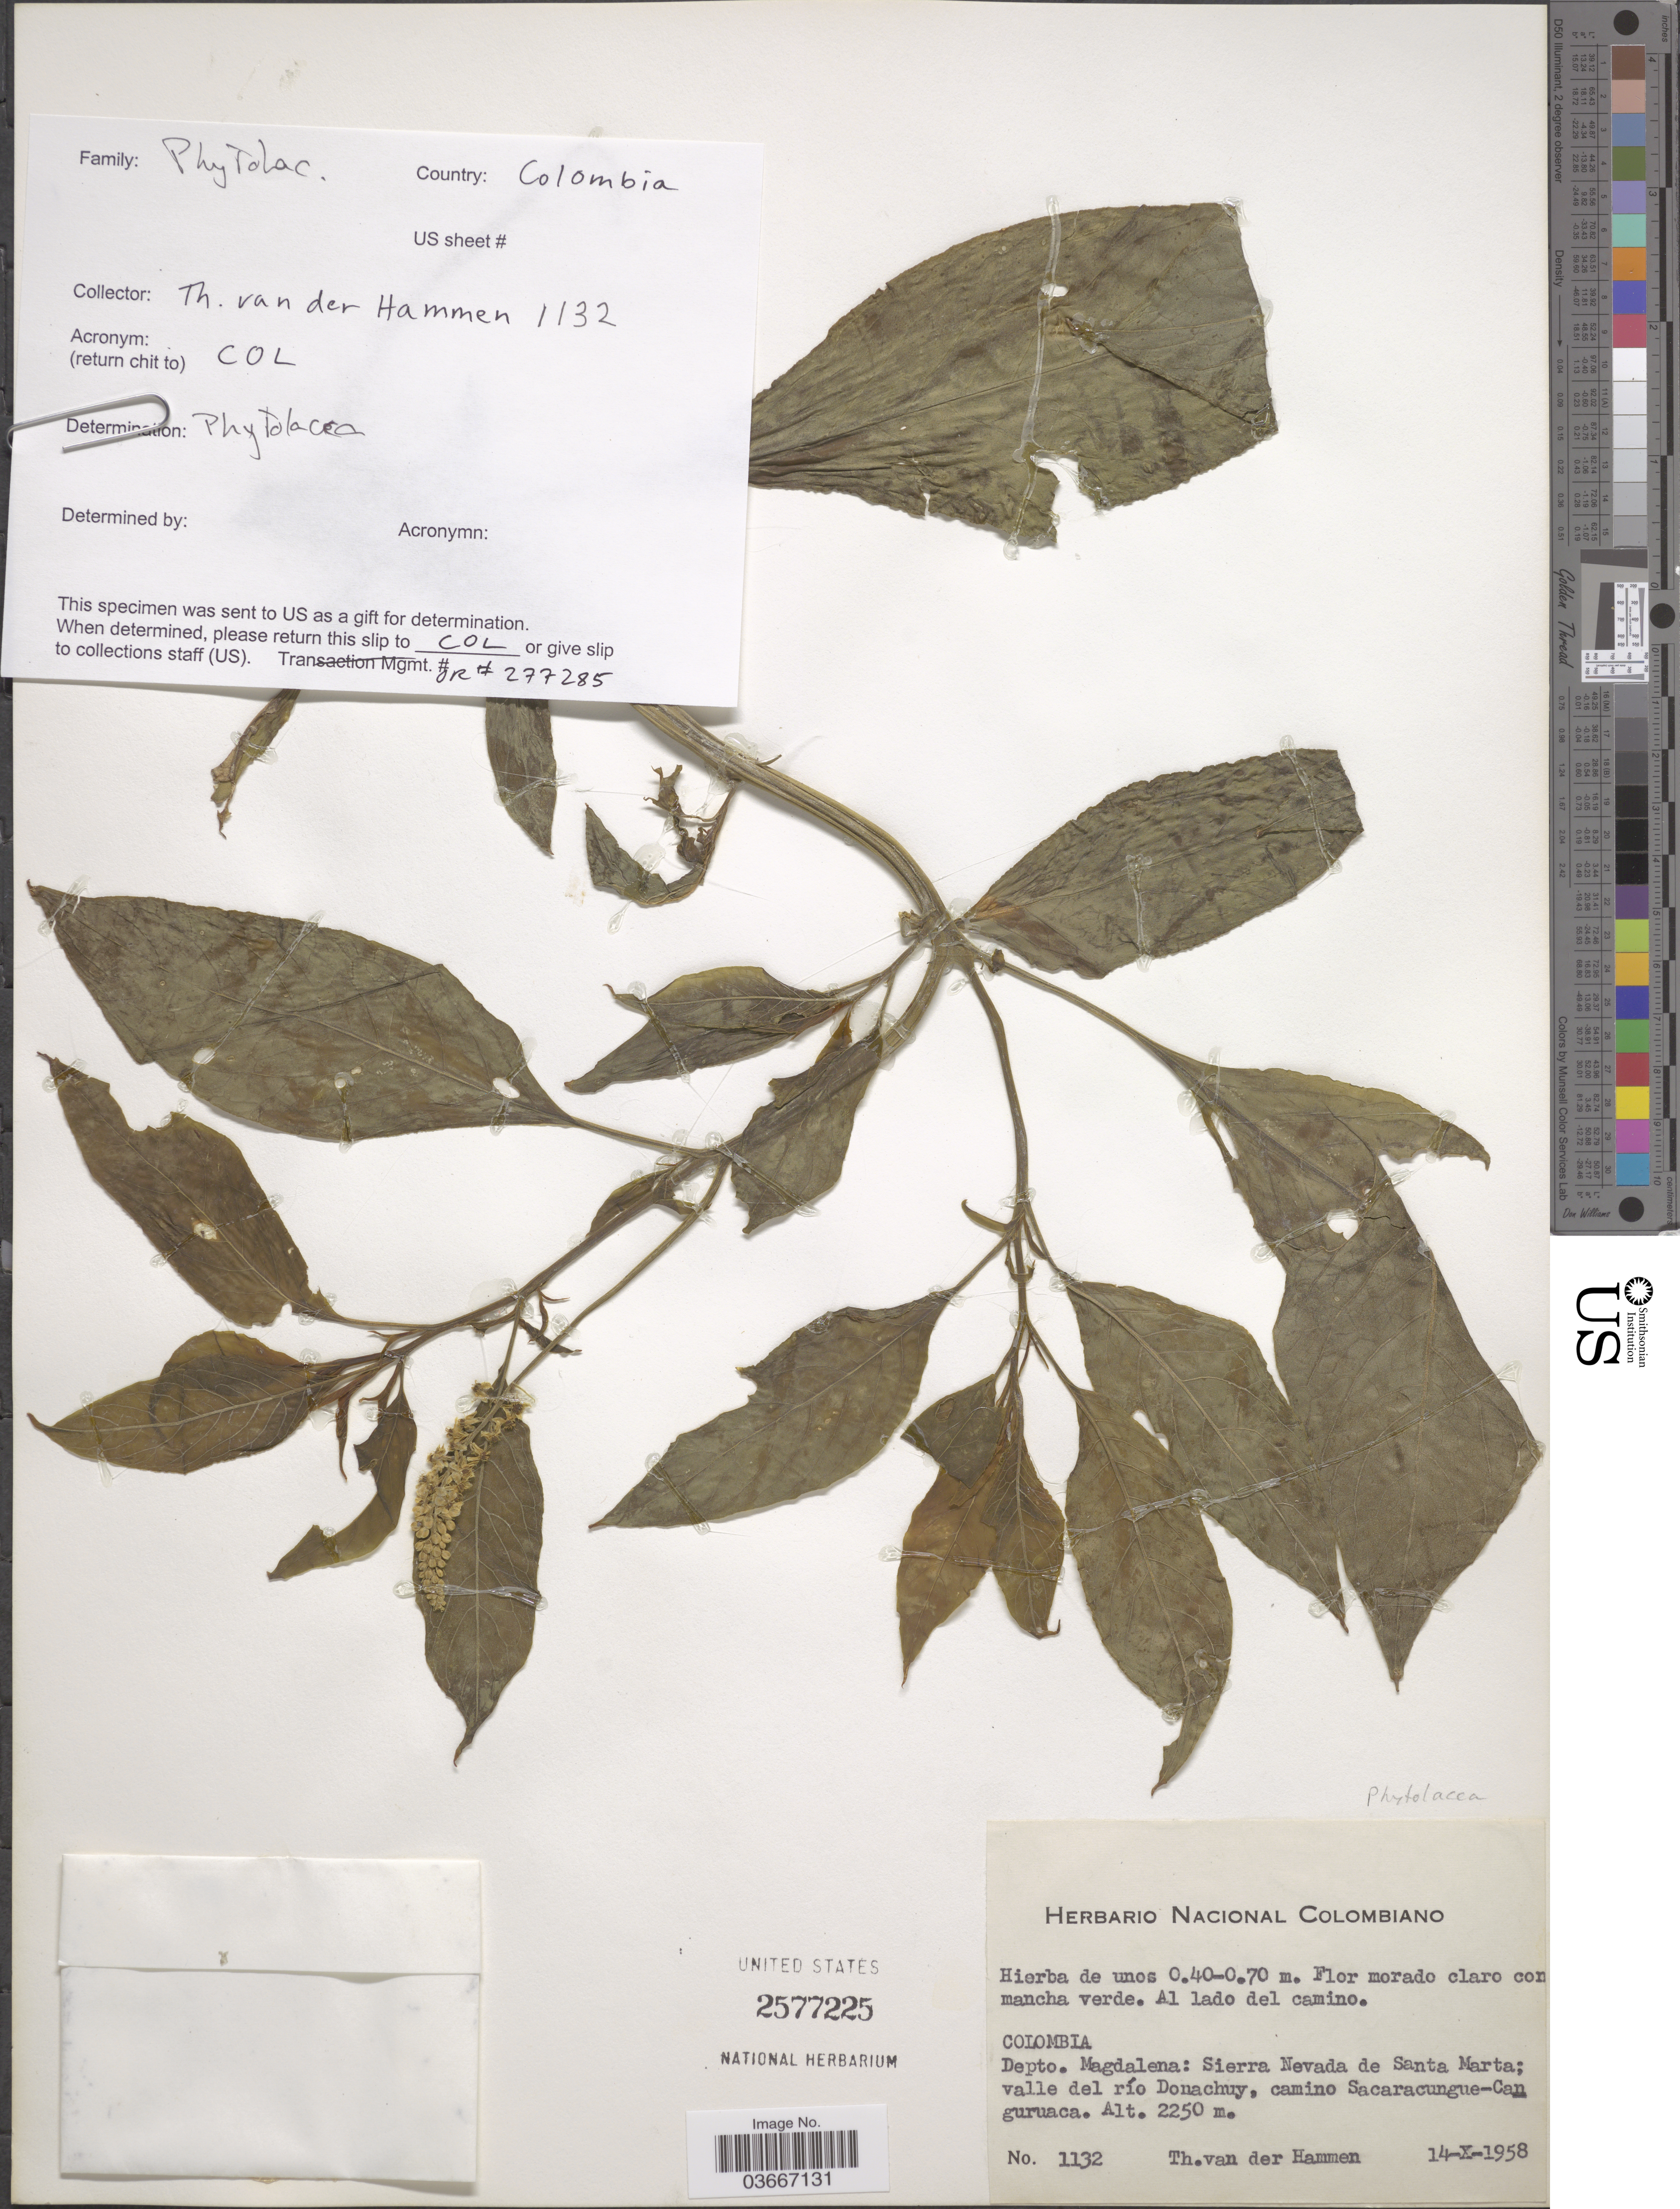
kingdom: Plantae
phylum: Tracheophyta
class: Magnoliopsida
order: Caryophyllales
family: Phytolaccaceae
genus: Phytolacca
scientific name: Phytolacca sp.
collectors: T. Van der Hammen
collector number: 1132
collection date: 1958-10-14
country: Colombia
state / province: Magdalena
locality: Depto. Magdalena: Sierra Nevada de Santa Marta; valle del río Donachuy, camino Sacaracungue-Canguruaca.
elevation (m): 2250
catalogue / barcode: US 2577225